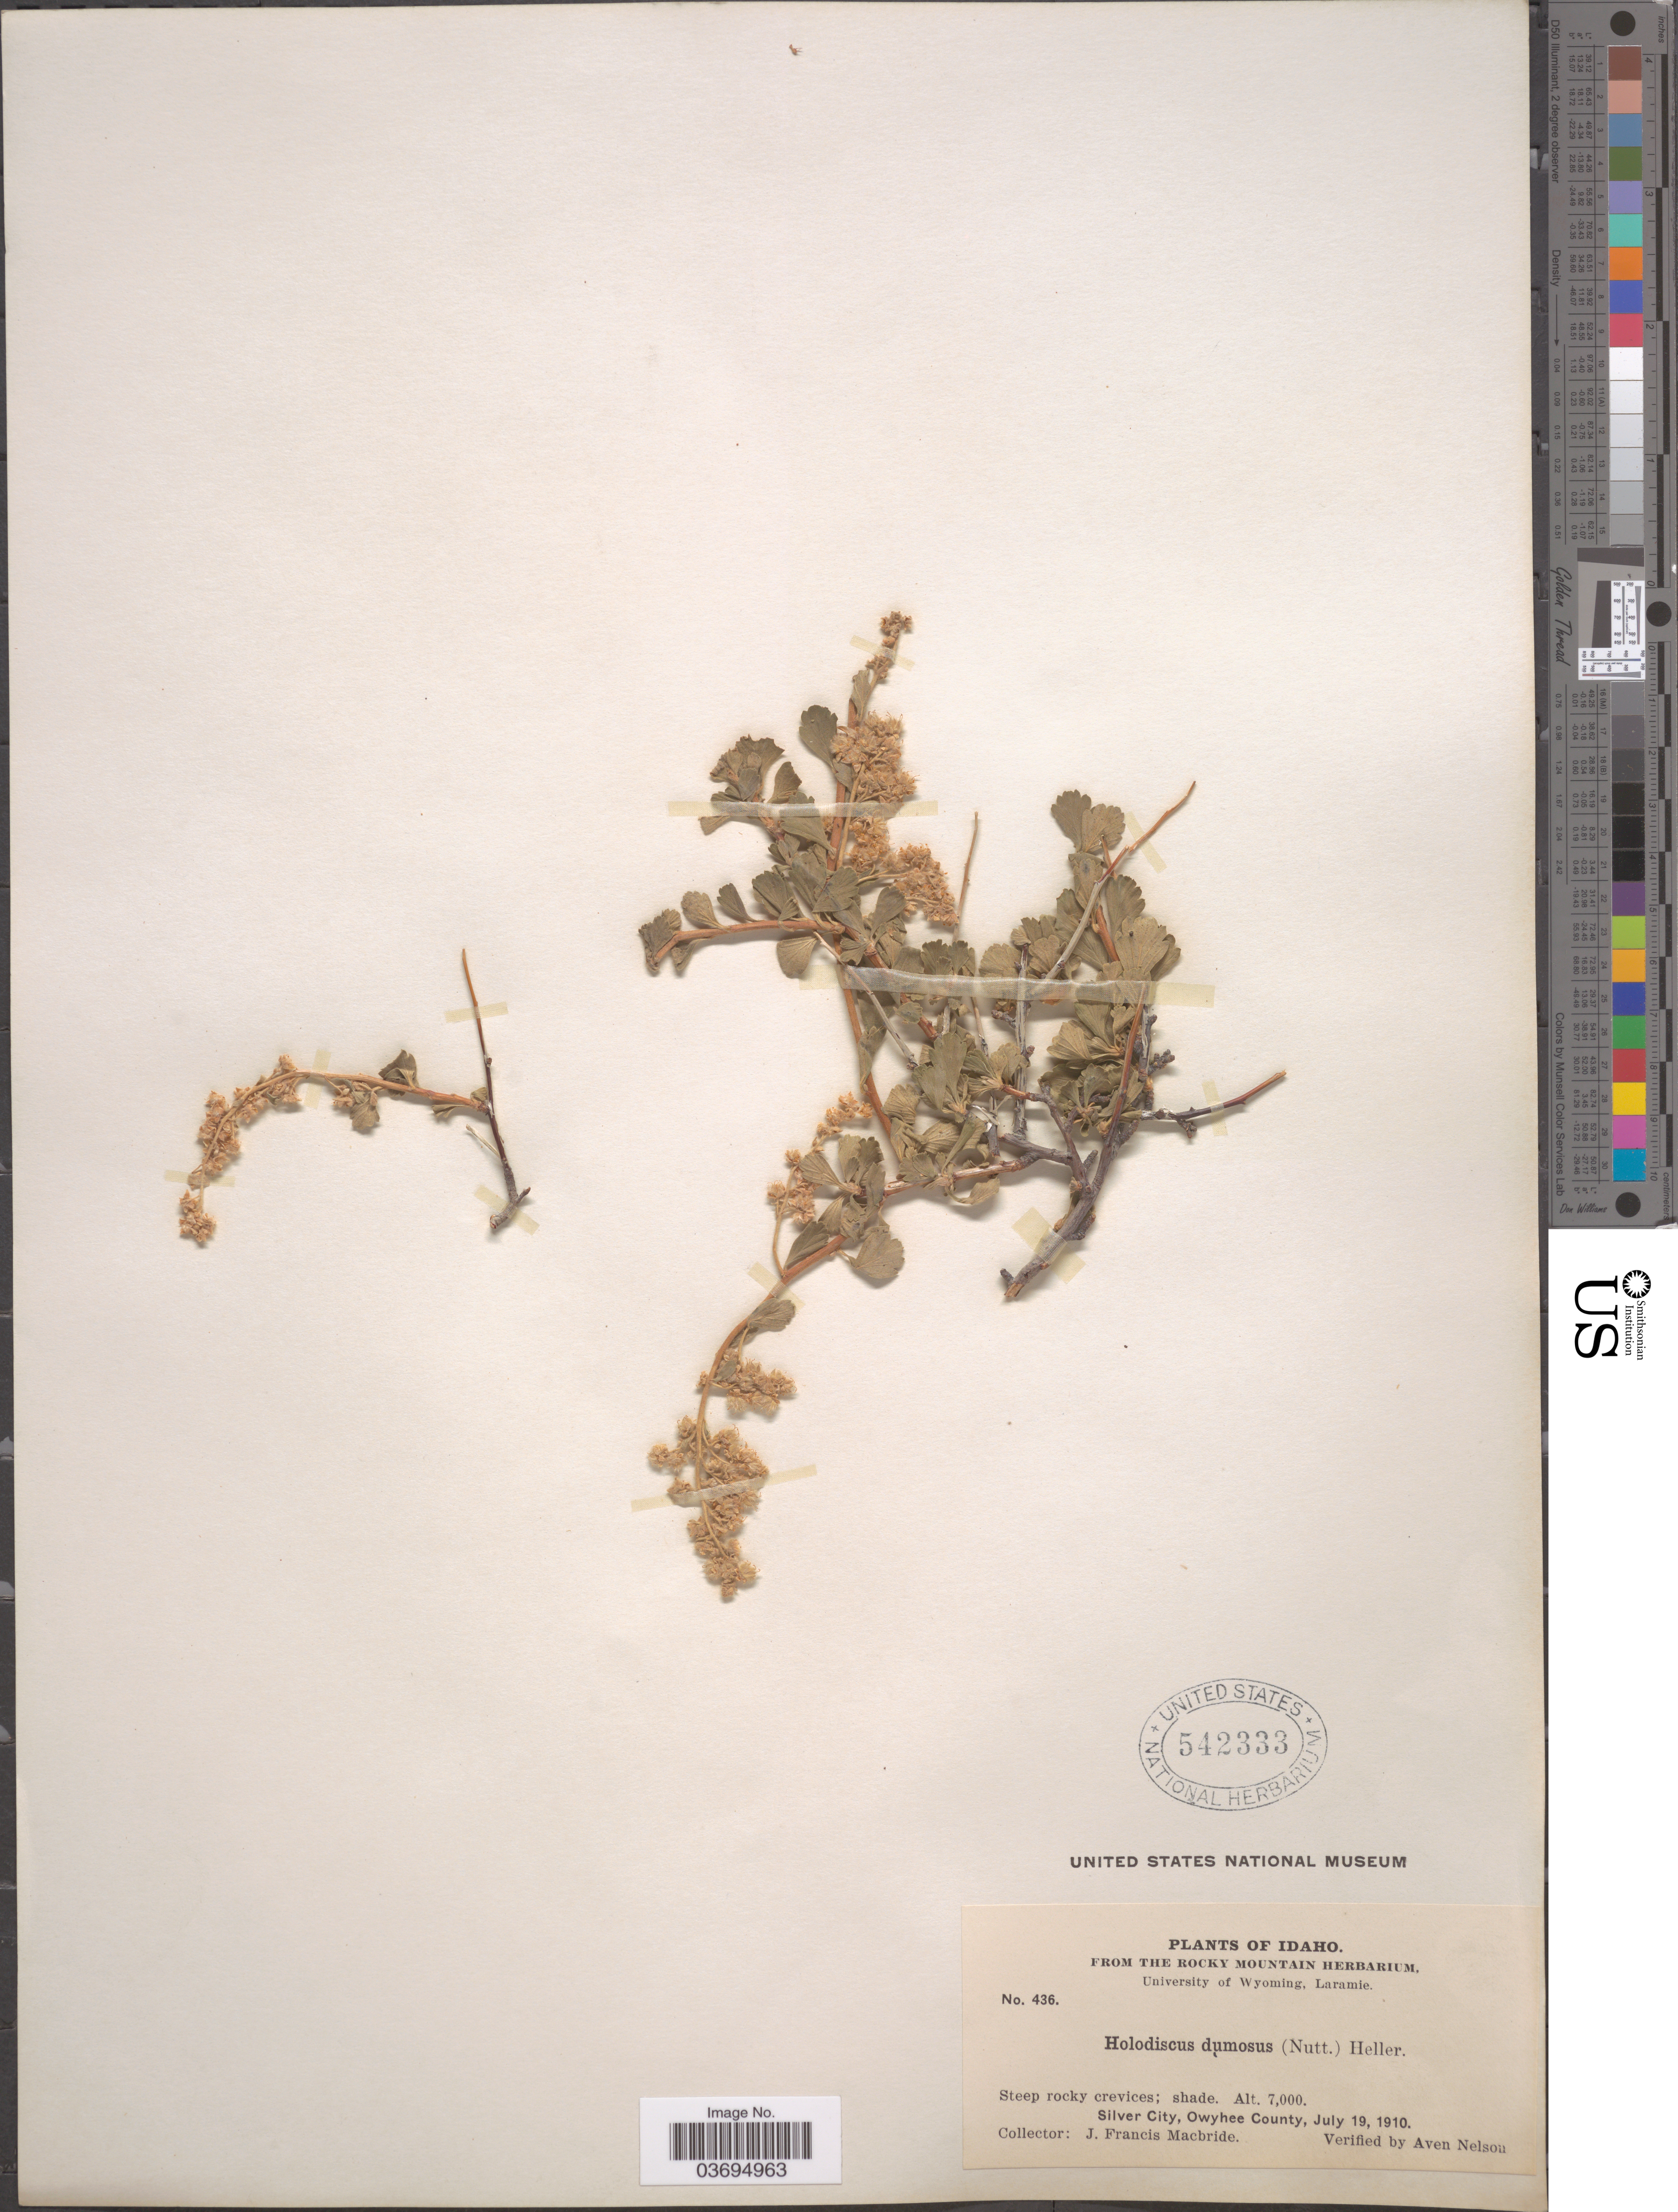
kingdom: Plantae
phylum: Tracheophyta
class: Magnoliopsida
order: Rosales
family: Rosaceae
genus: Holodiscus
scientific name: Holodiscus discolor var. microphyllus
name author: (Rydb.) Jeps.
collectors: J. F. Macbride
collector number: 436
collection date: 1910-07-19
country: United States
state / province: Idaho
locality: Silver City, Owyhee County.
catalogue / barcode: US 542333